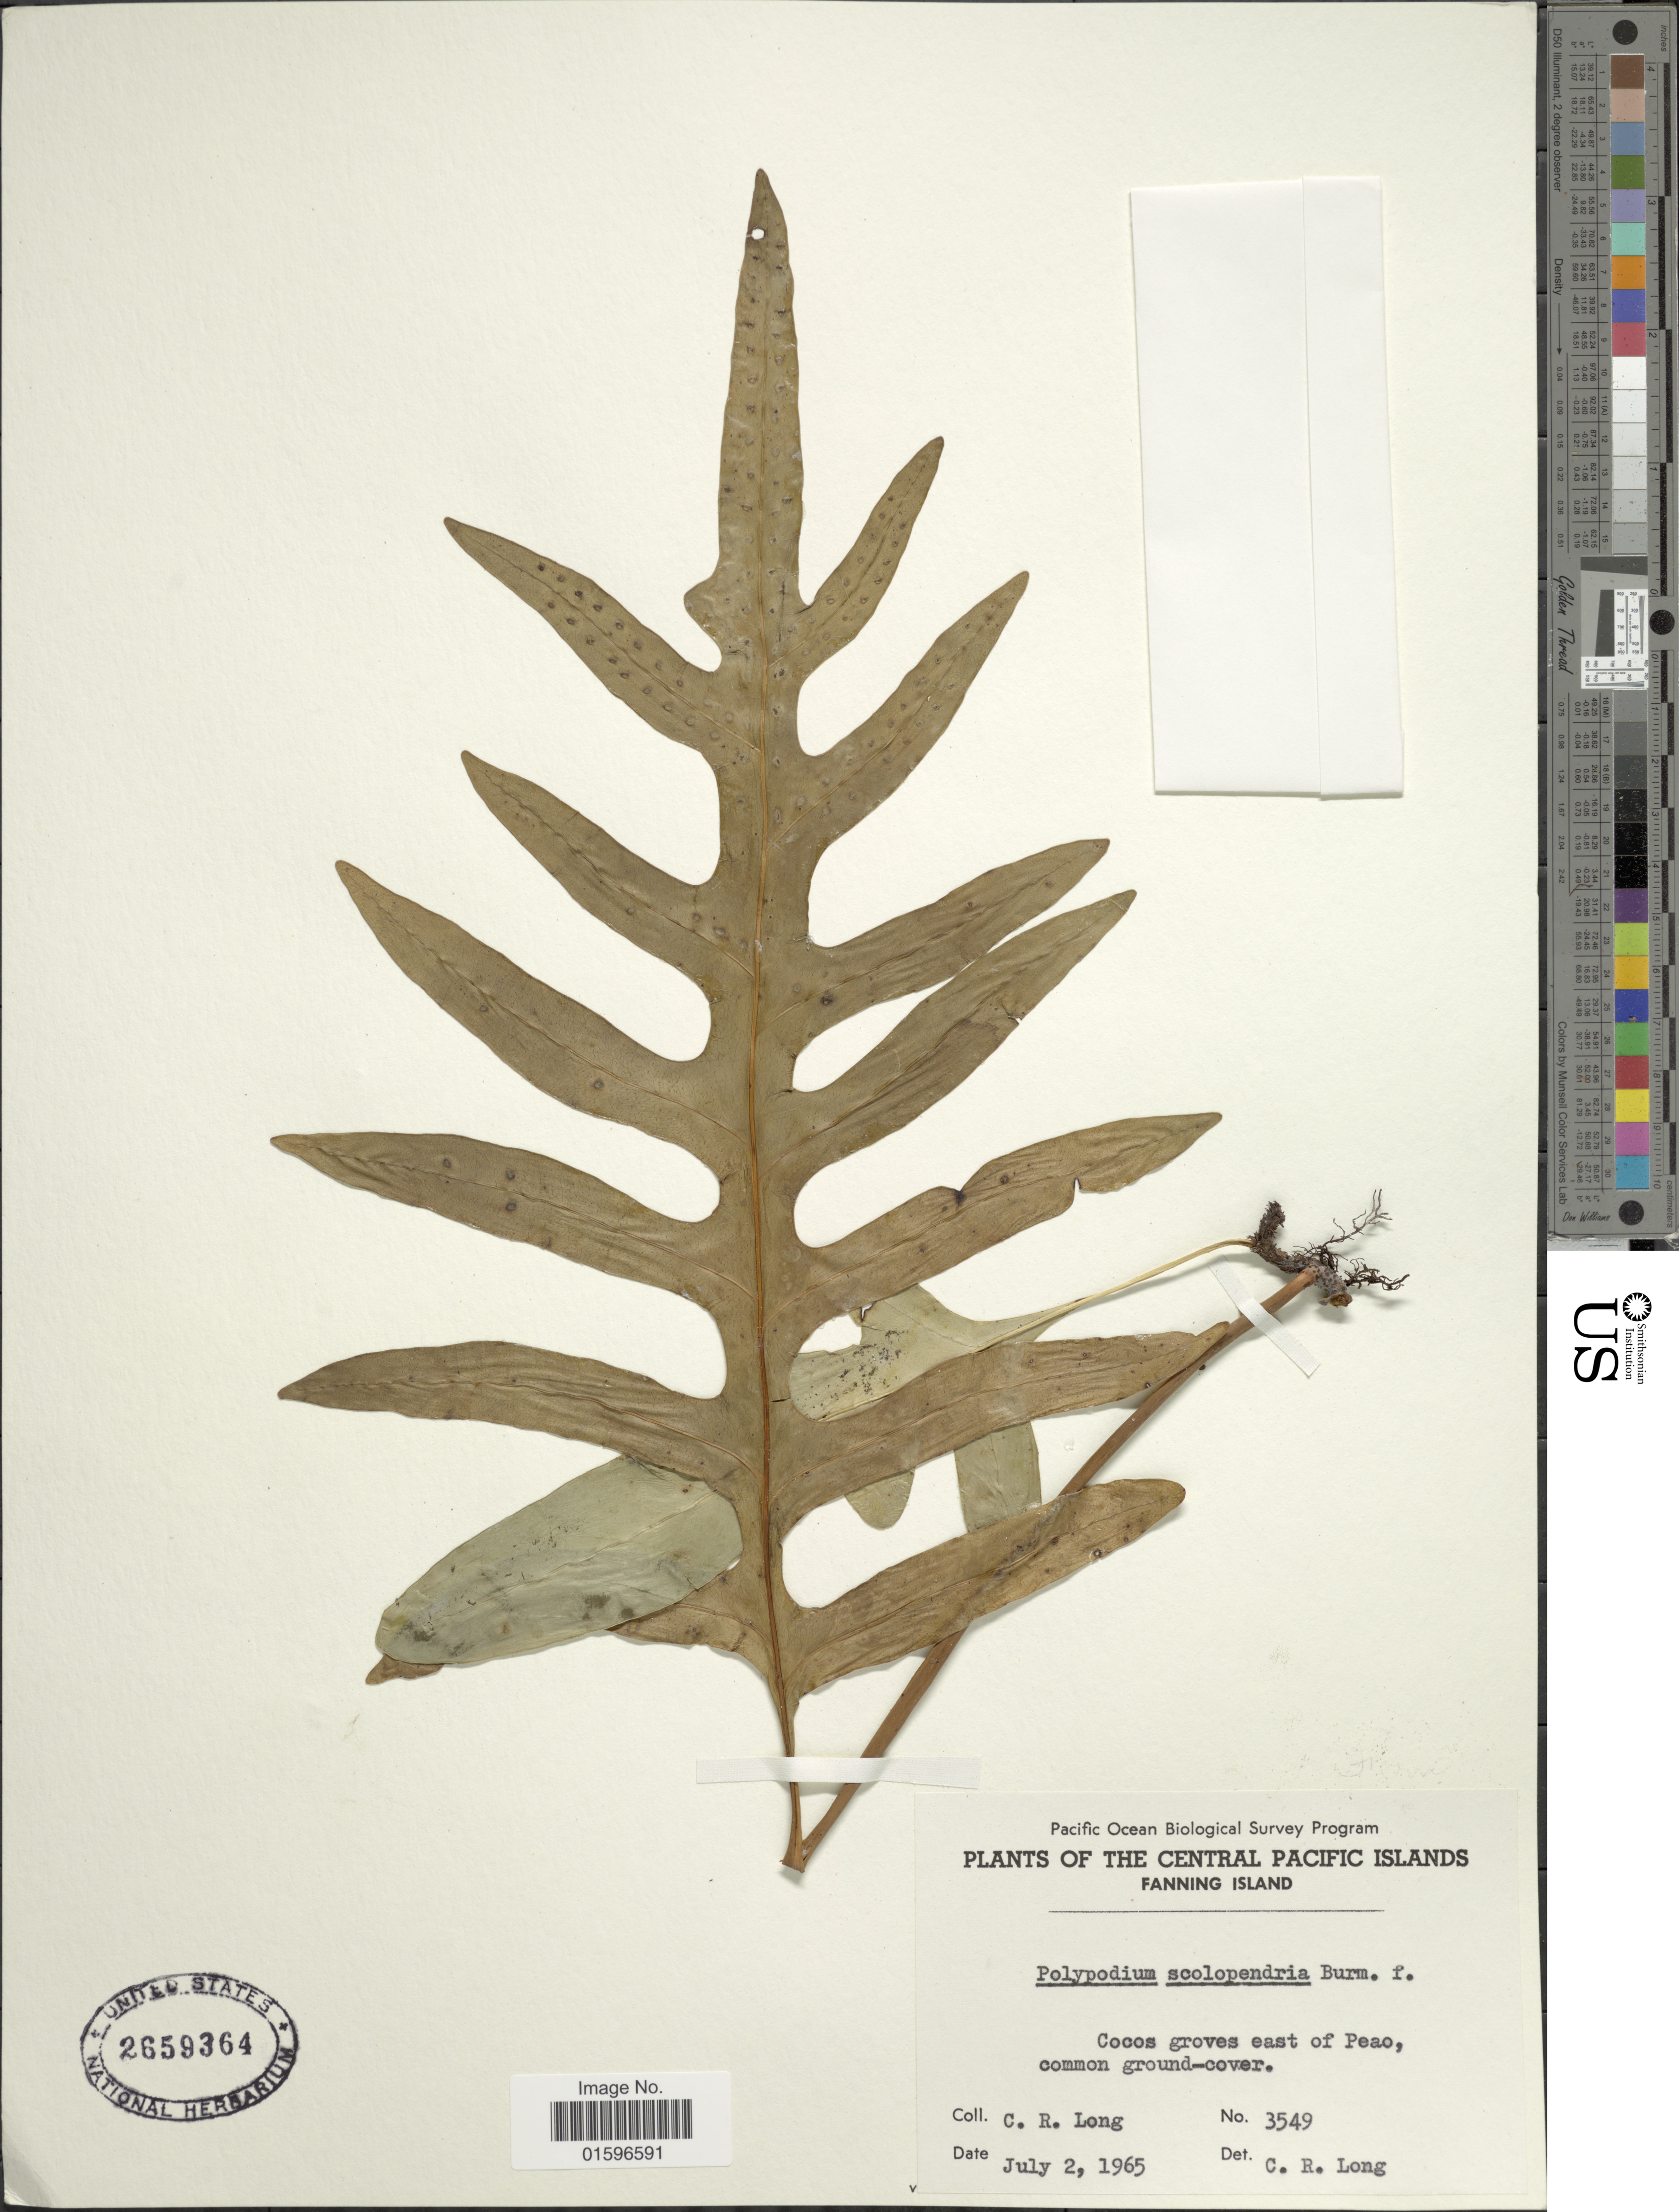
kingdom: Plantae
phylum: Tracheophyta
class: Polypodiopsida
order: Polypodiales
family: Polypodiaceae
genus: Polypodium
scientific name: Polypodium scolopendria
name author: Burm. f.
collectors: C. R. Long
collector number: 3549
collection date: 1965-07-02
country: Kiribati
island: Fanning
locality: Central Pacific Islands, Fanning Island, cocos groves east of Peao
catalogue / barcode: US 2659364